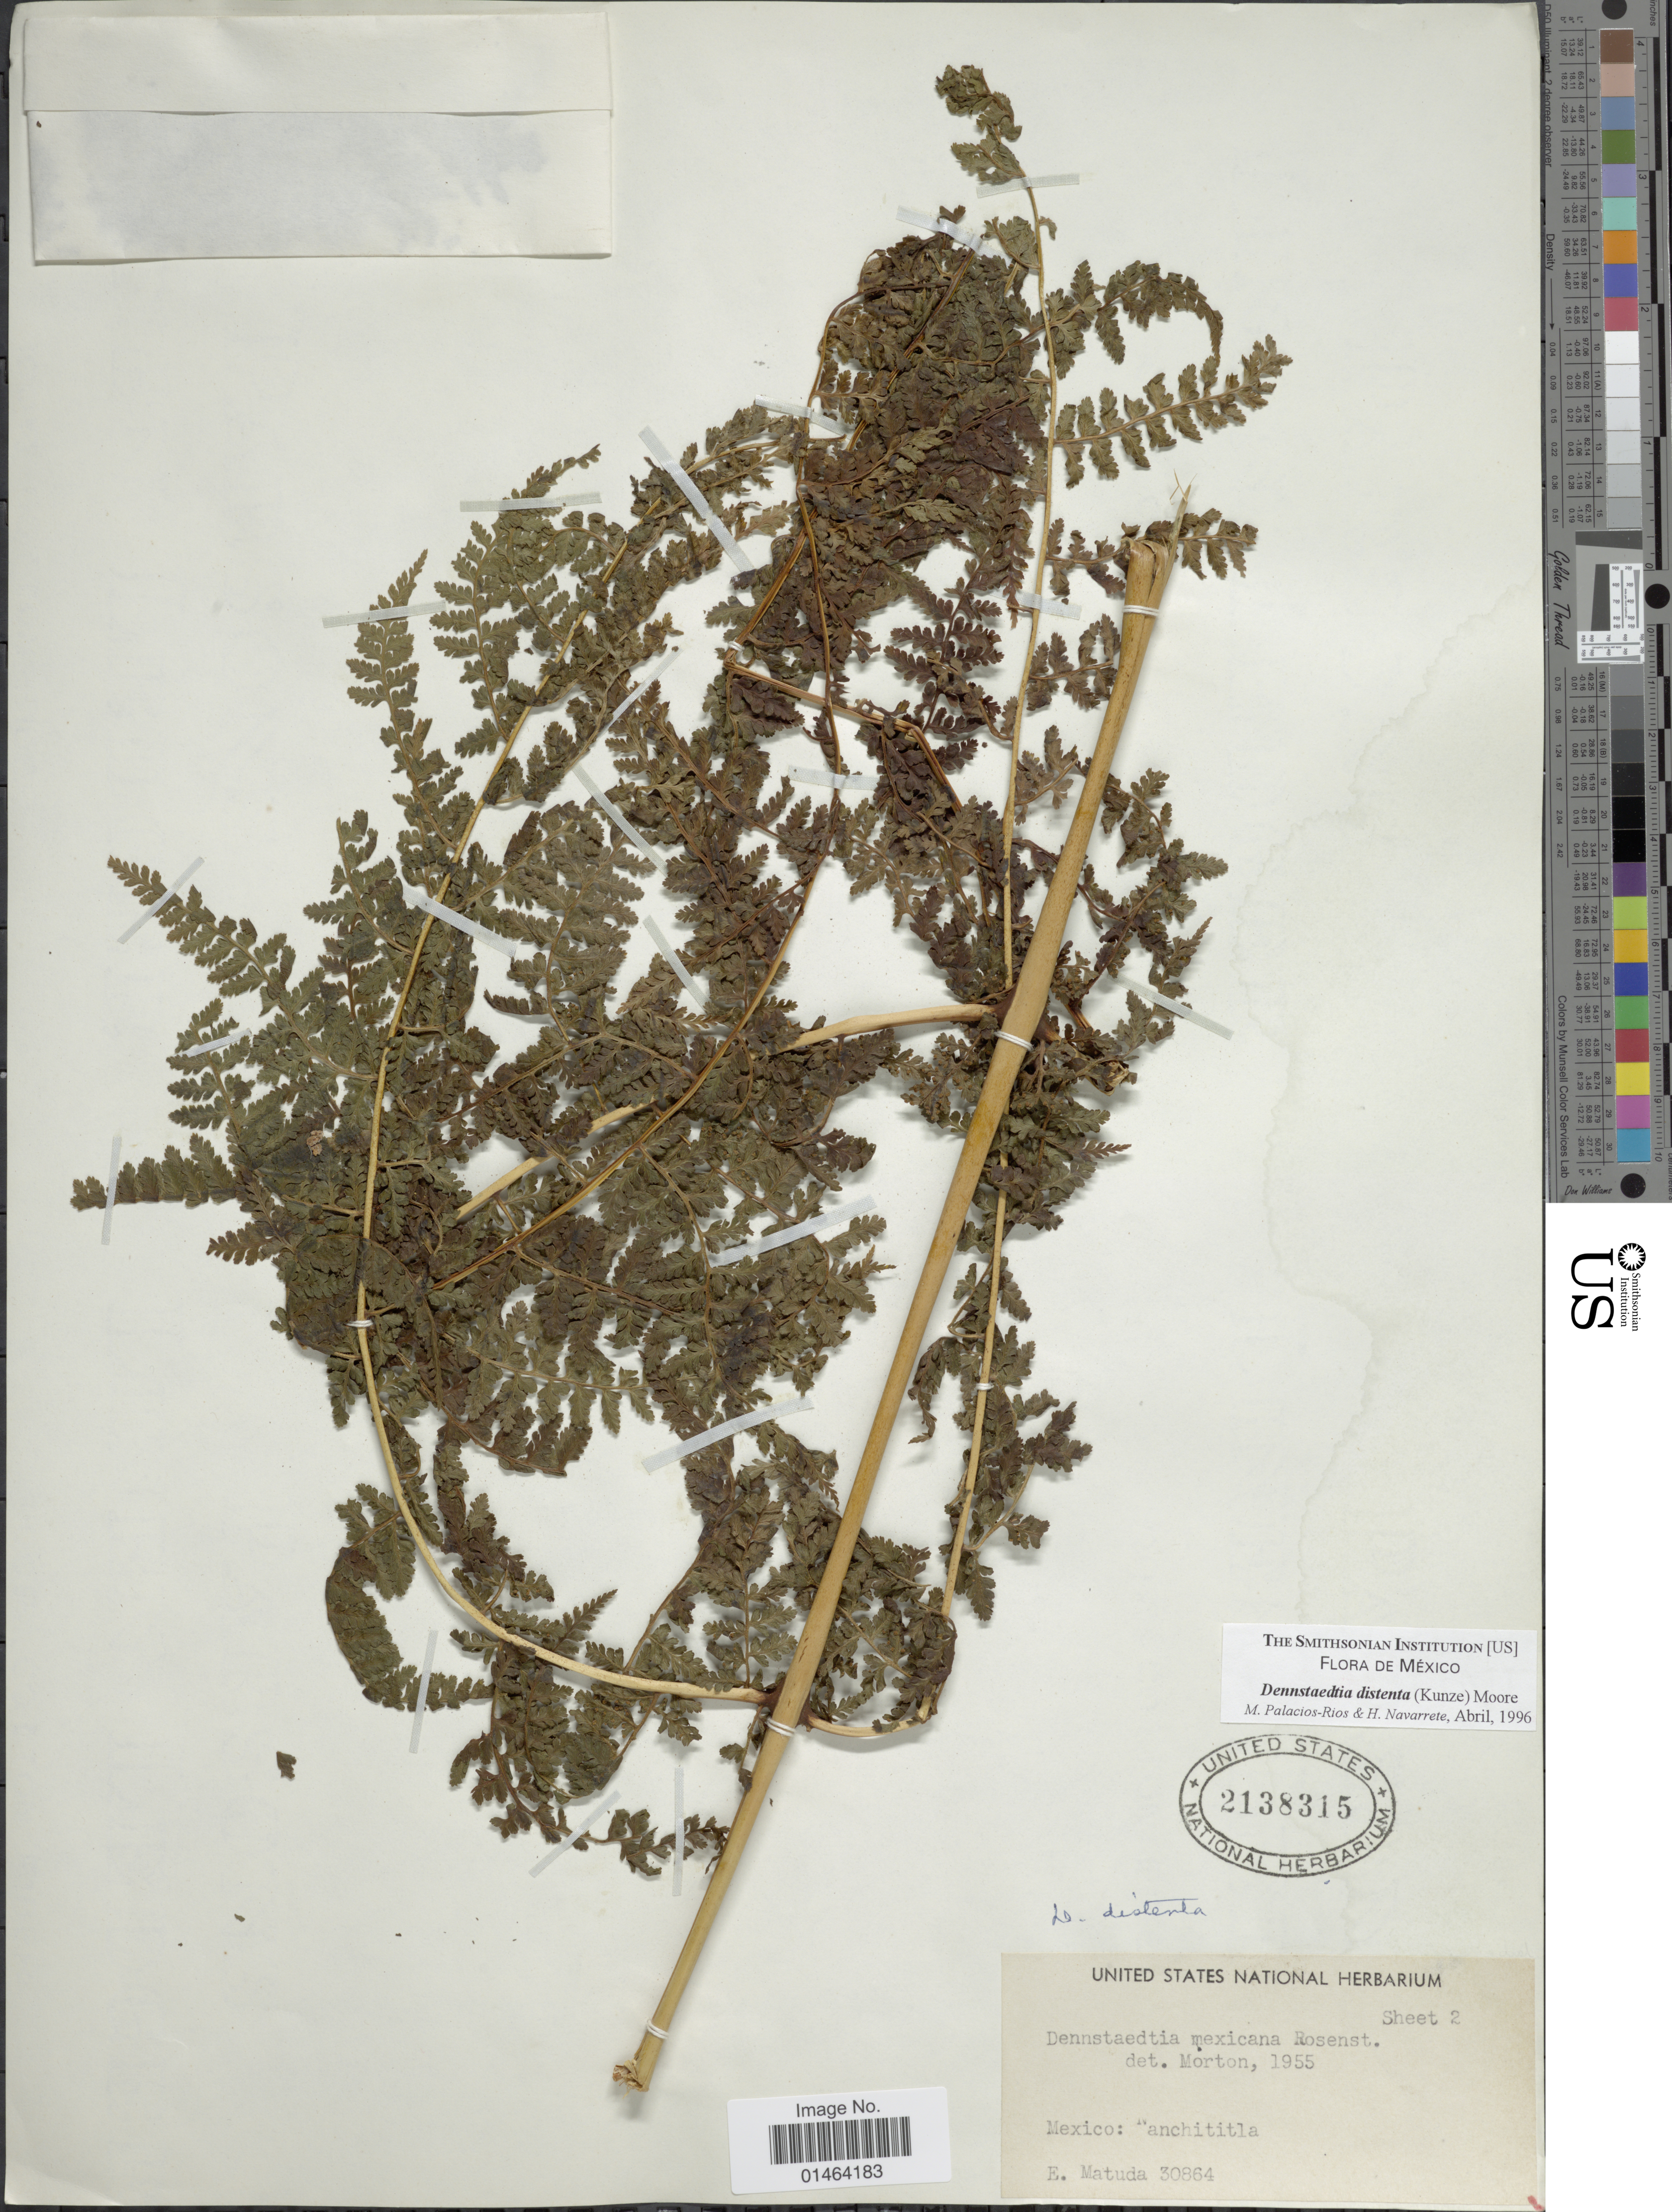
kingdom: Plantae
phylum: Tracheophyta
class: Polypodiopsida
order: Polypodiales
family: Dennstaedtiaceae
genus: Dennstaedtia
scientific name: Dennstaedtia distenta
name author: (Kunze) T. Moore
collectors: E. Matuda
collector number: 30864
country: Mexico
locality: Nanchititla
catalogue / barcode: US 2138315